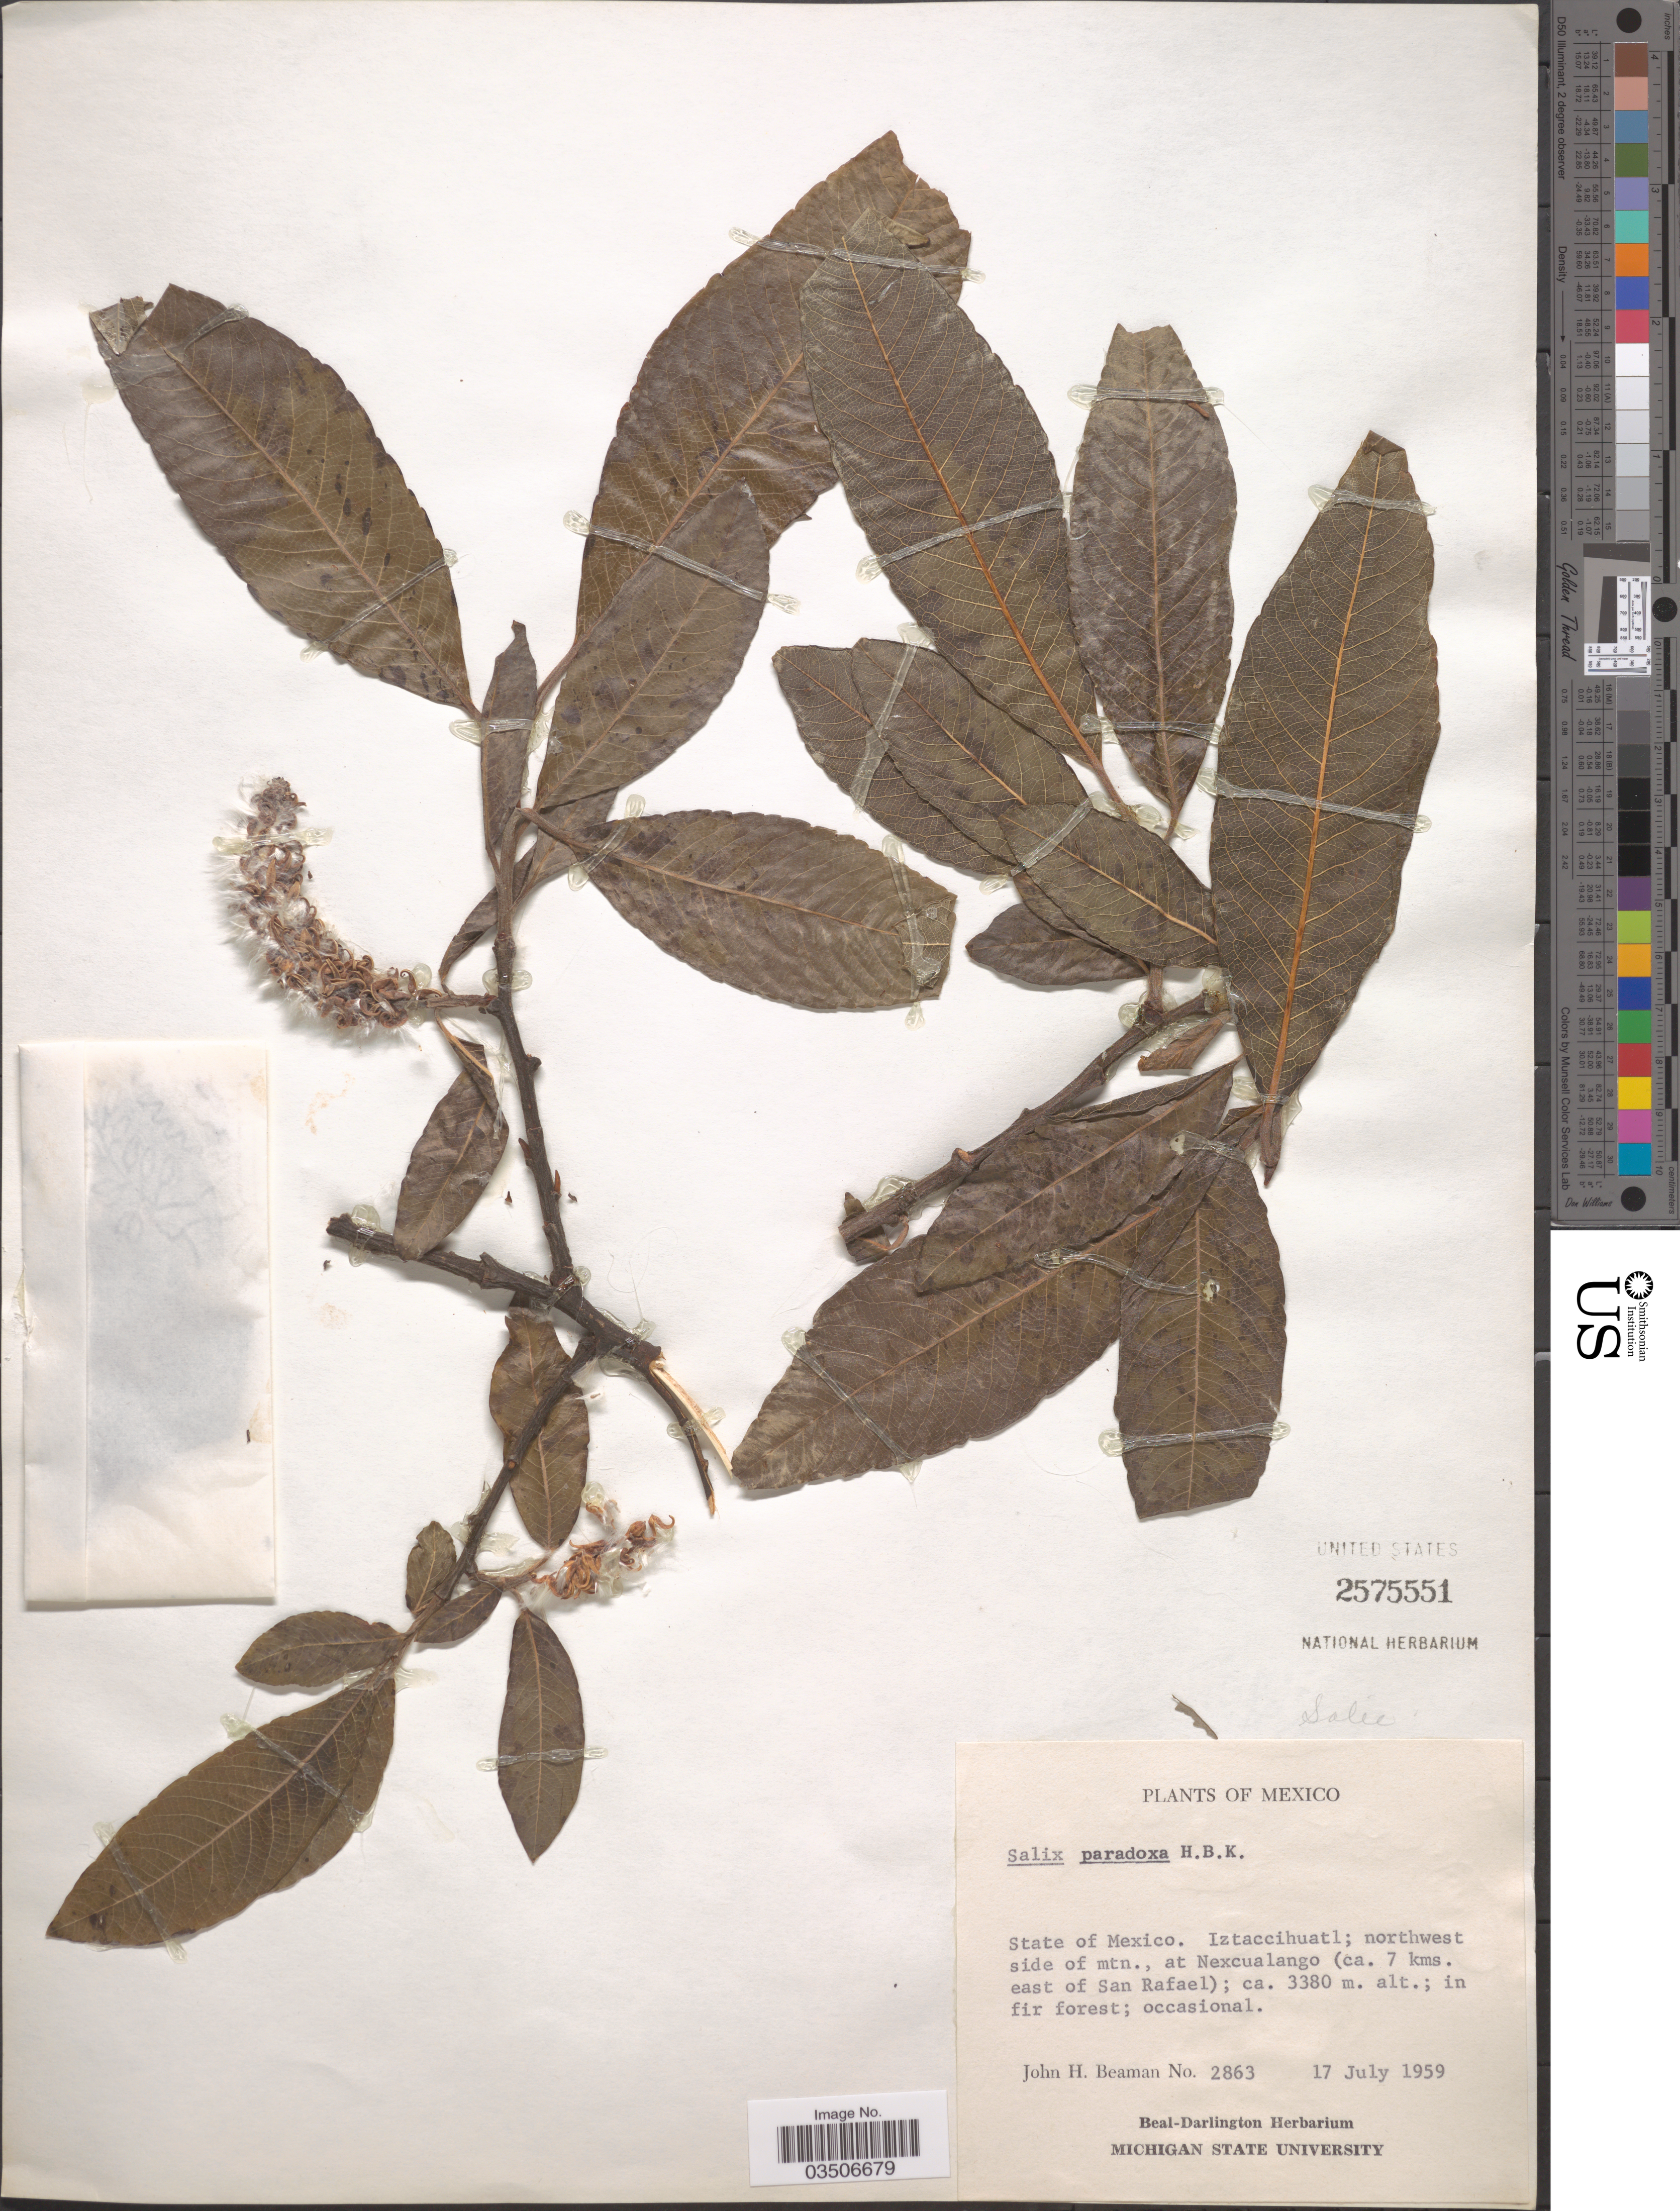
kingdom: Plantae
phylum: Tracheophyta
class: Magnoliopsida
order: Malpighiales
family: Salicaceae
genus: Salix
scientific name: Salix paradoxa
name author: Kunth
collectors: J. H. Beaman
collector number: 2863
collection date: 1959-07-17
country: Mexico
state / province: México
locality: Iztaccihuatl; northwest side of mtn., at Nexcualango (ca. 7 kms. east of San Rafael).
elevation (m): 3380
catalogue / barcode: US 2575551